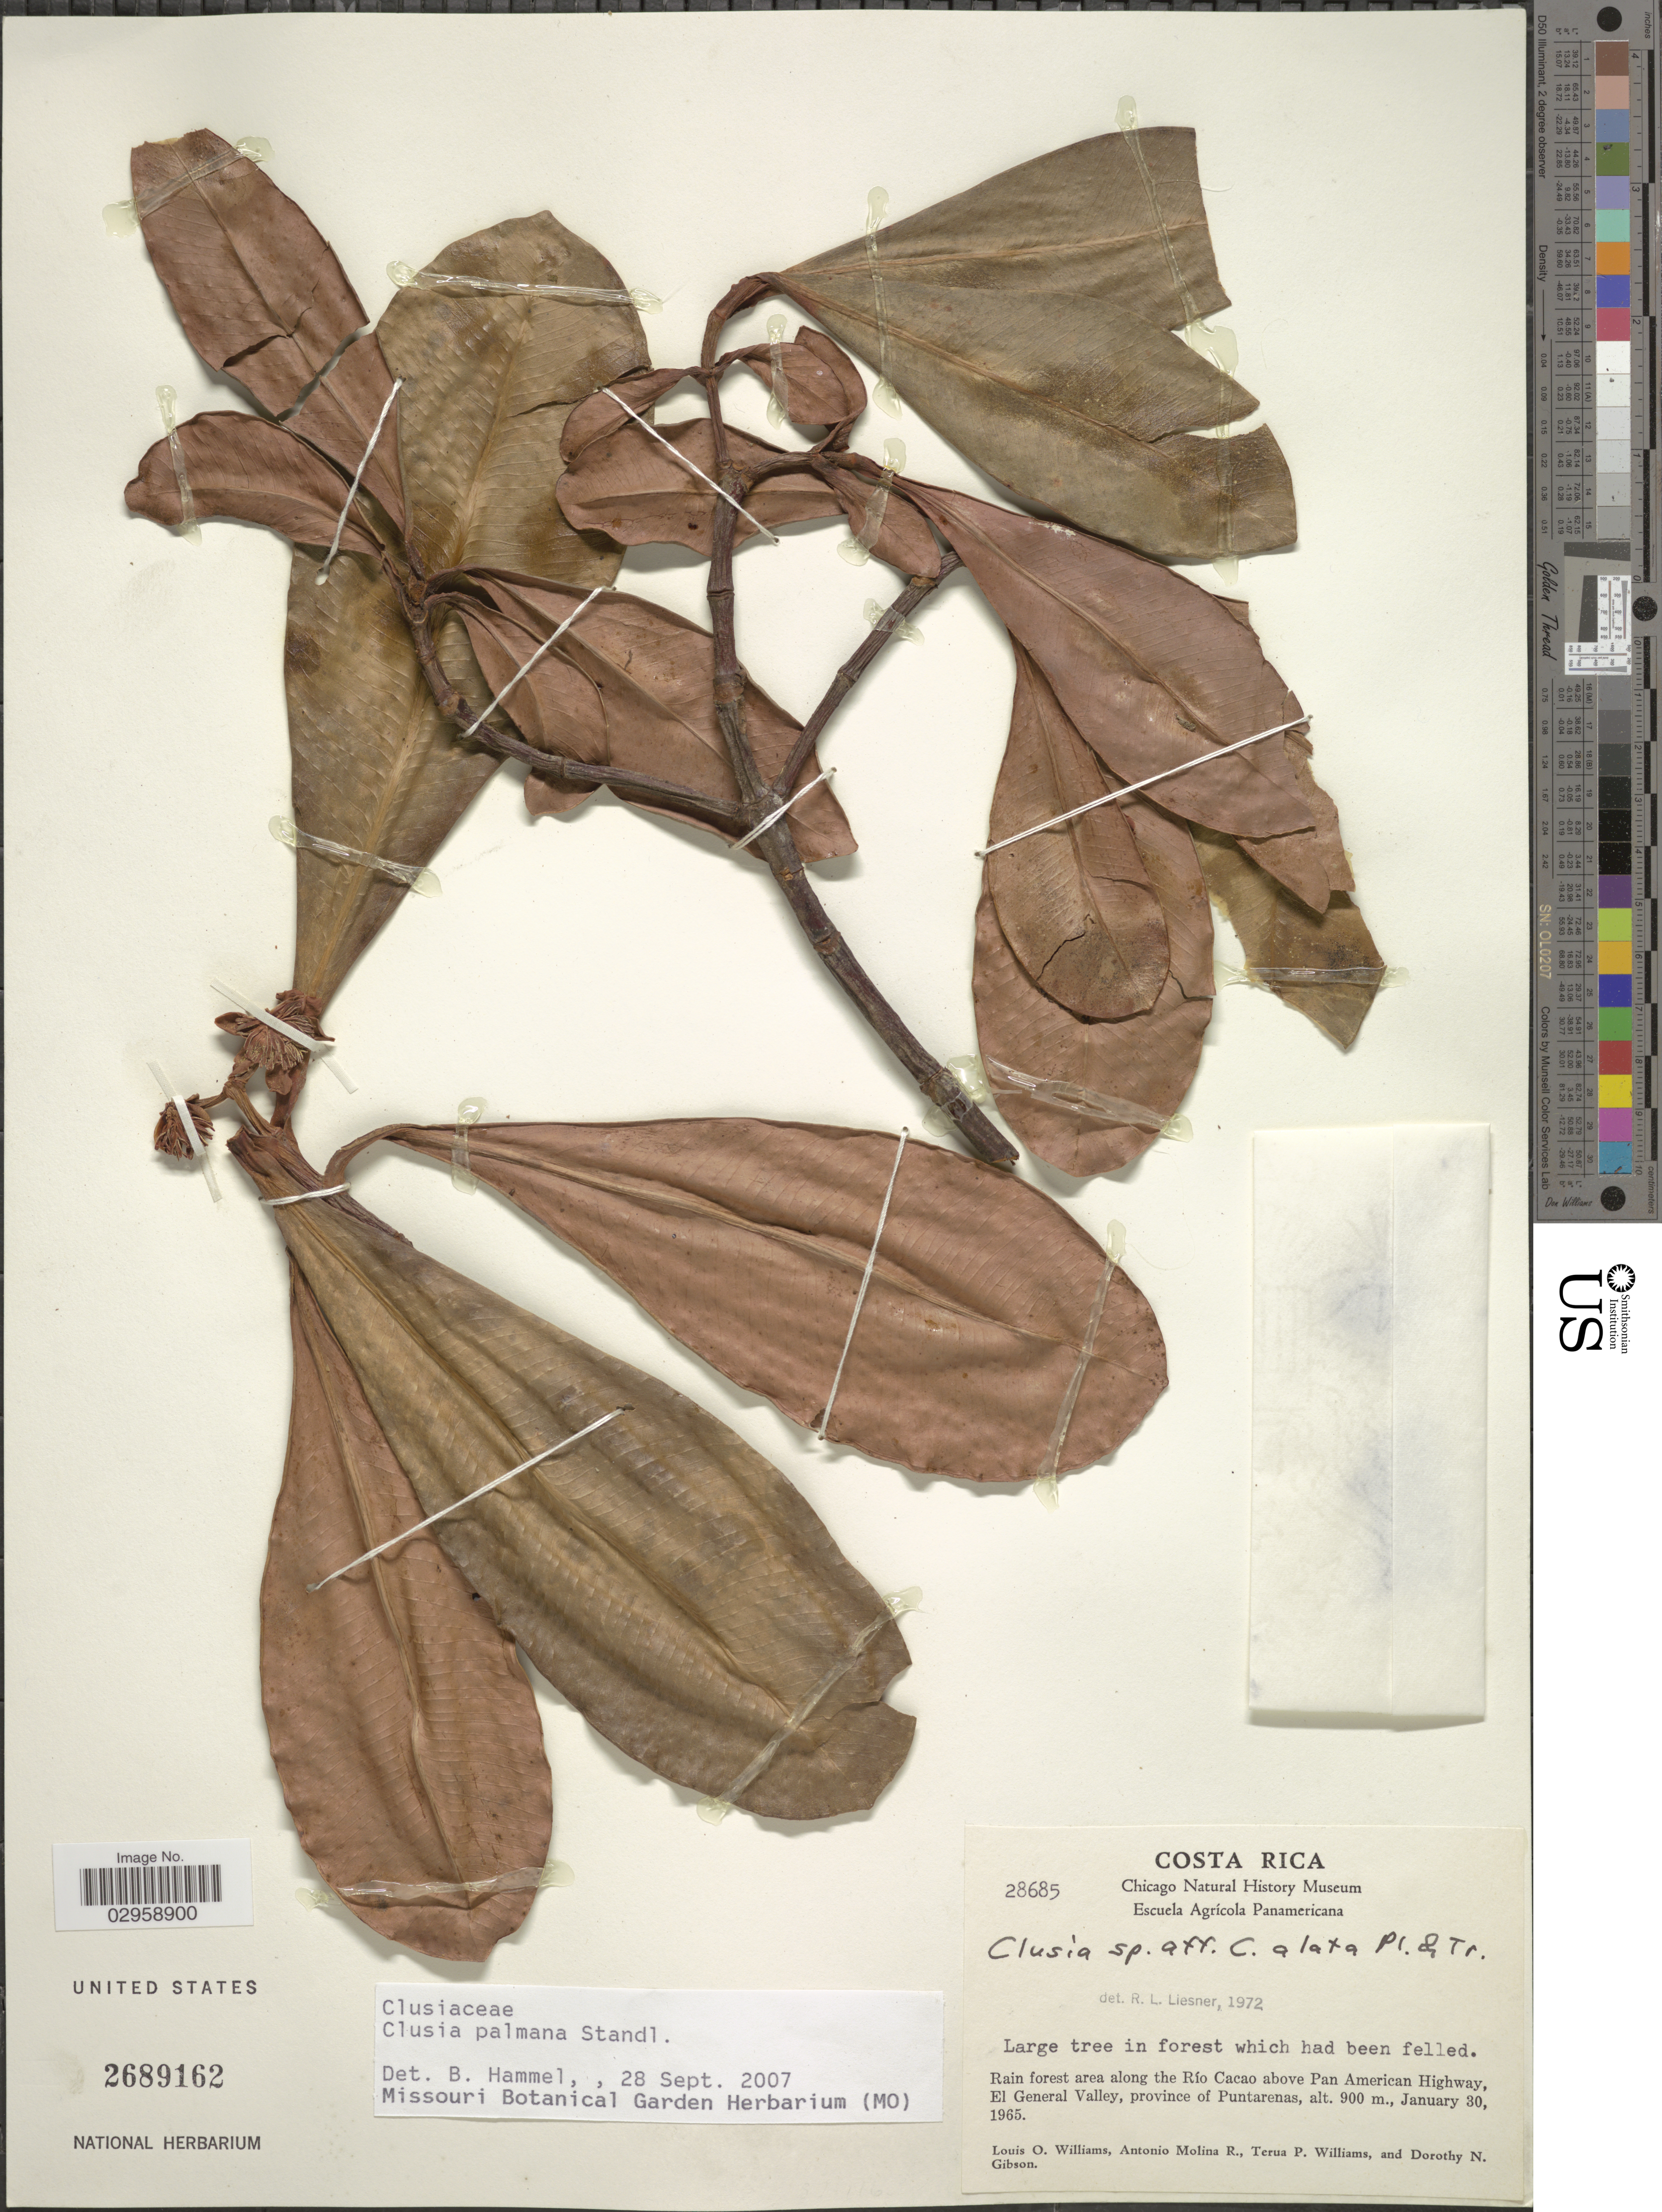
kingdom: Plantae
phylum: Tracheophyta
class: Magnoliopsida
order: Malpighiales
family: Clusiaceae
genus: Clusia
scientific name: Clusia palmana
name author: Standl.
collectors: L. O. Williams, A. Molina R., T. Williams & D. N. Gibson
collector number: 28685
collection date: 1965-01-30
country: Costa Rica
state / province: Puntarenas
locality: Rain forest area along the Río Cacao above Pan American Highway, El General Valley.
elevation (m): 900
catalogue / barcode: US 2689162